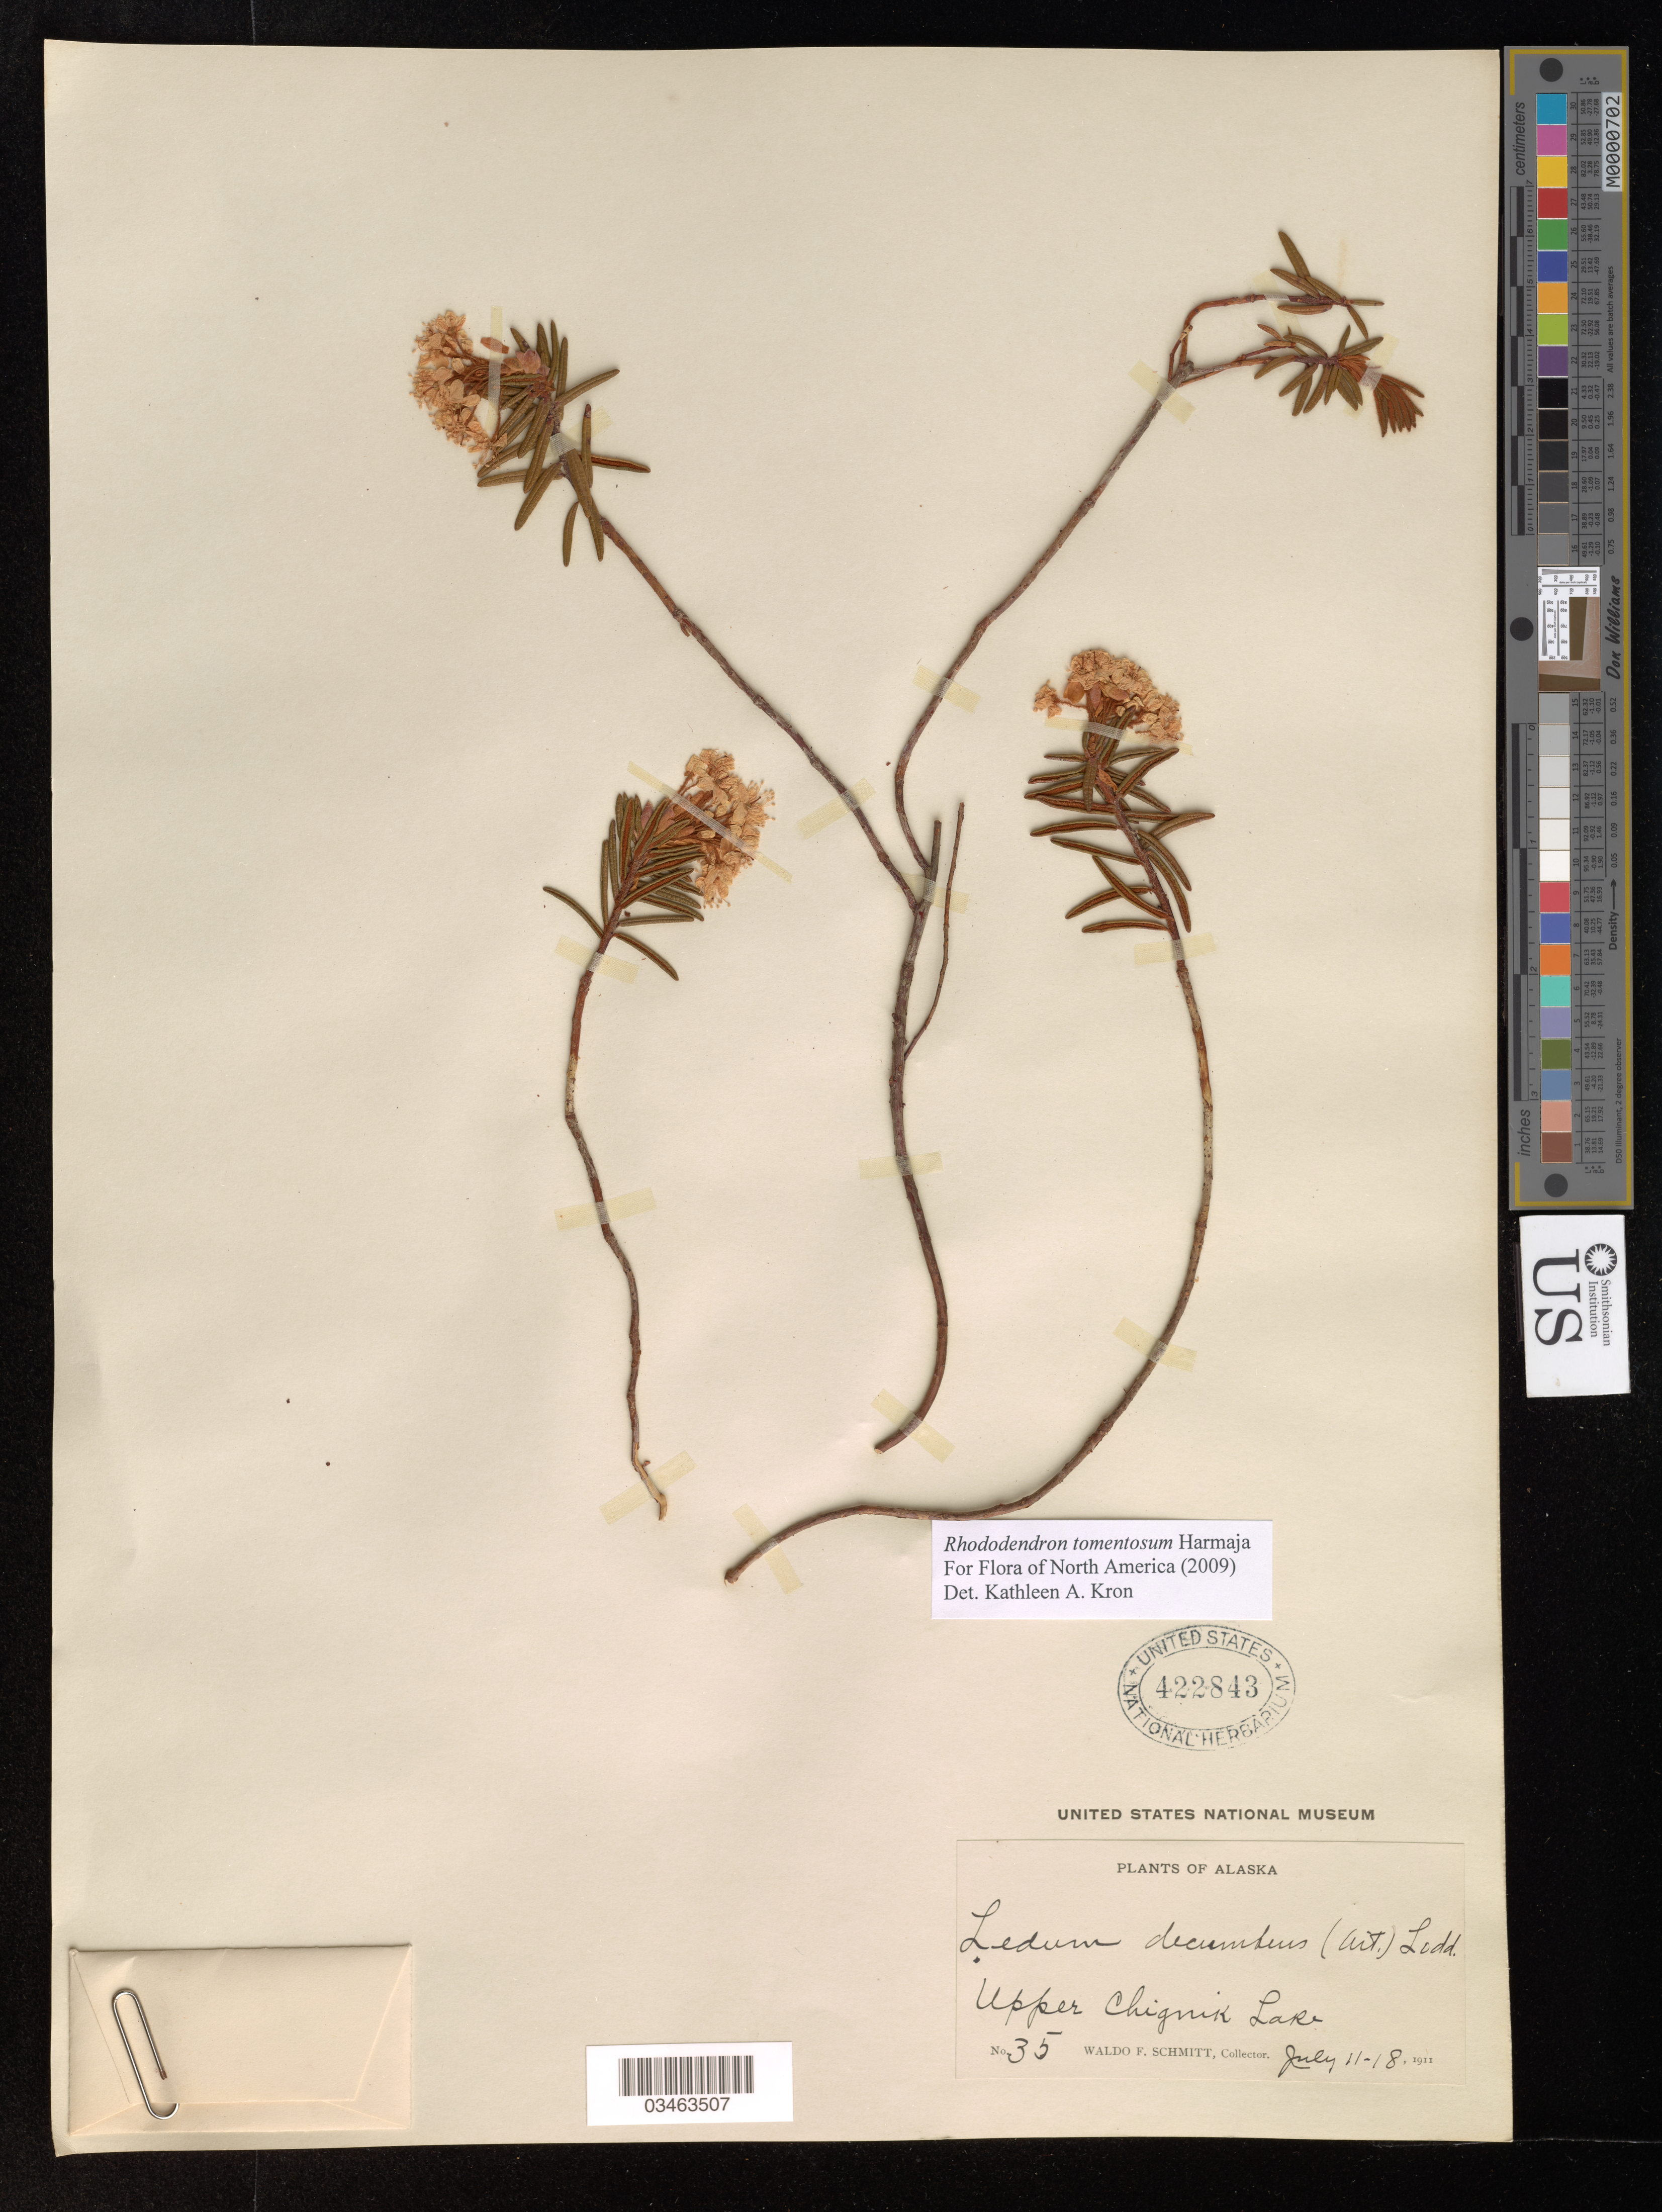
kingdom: Plantae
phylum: Tracheophyta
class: Magnoliopsida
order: Ericales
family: Ericaceae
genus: Rhododendron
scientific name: Rhododendron tomentosum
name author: Harmaja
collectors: W. F. Schmitt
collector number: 35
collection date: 1911-07-11/1911-07-18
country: United States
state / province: Alaska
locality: Upper Chignik Lake.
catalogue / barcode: US 422843